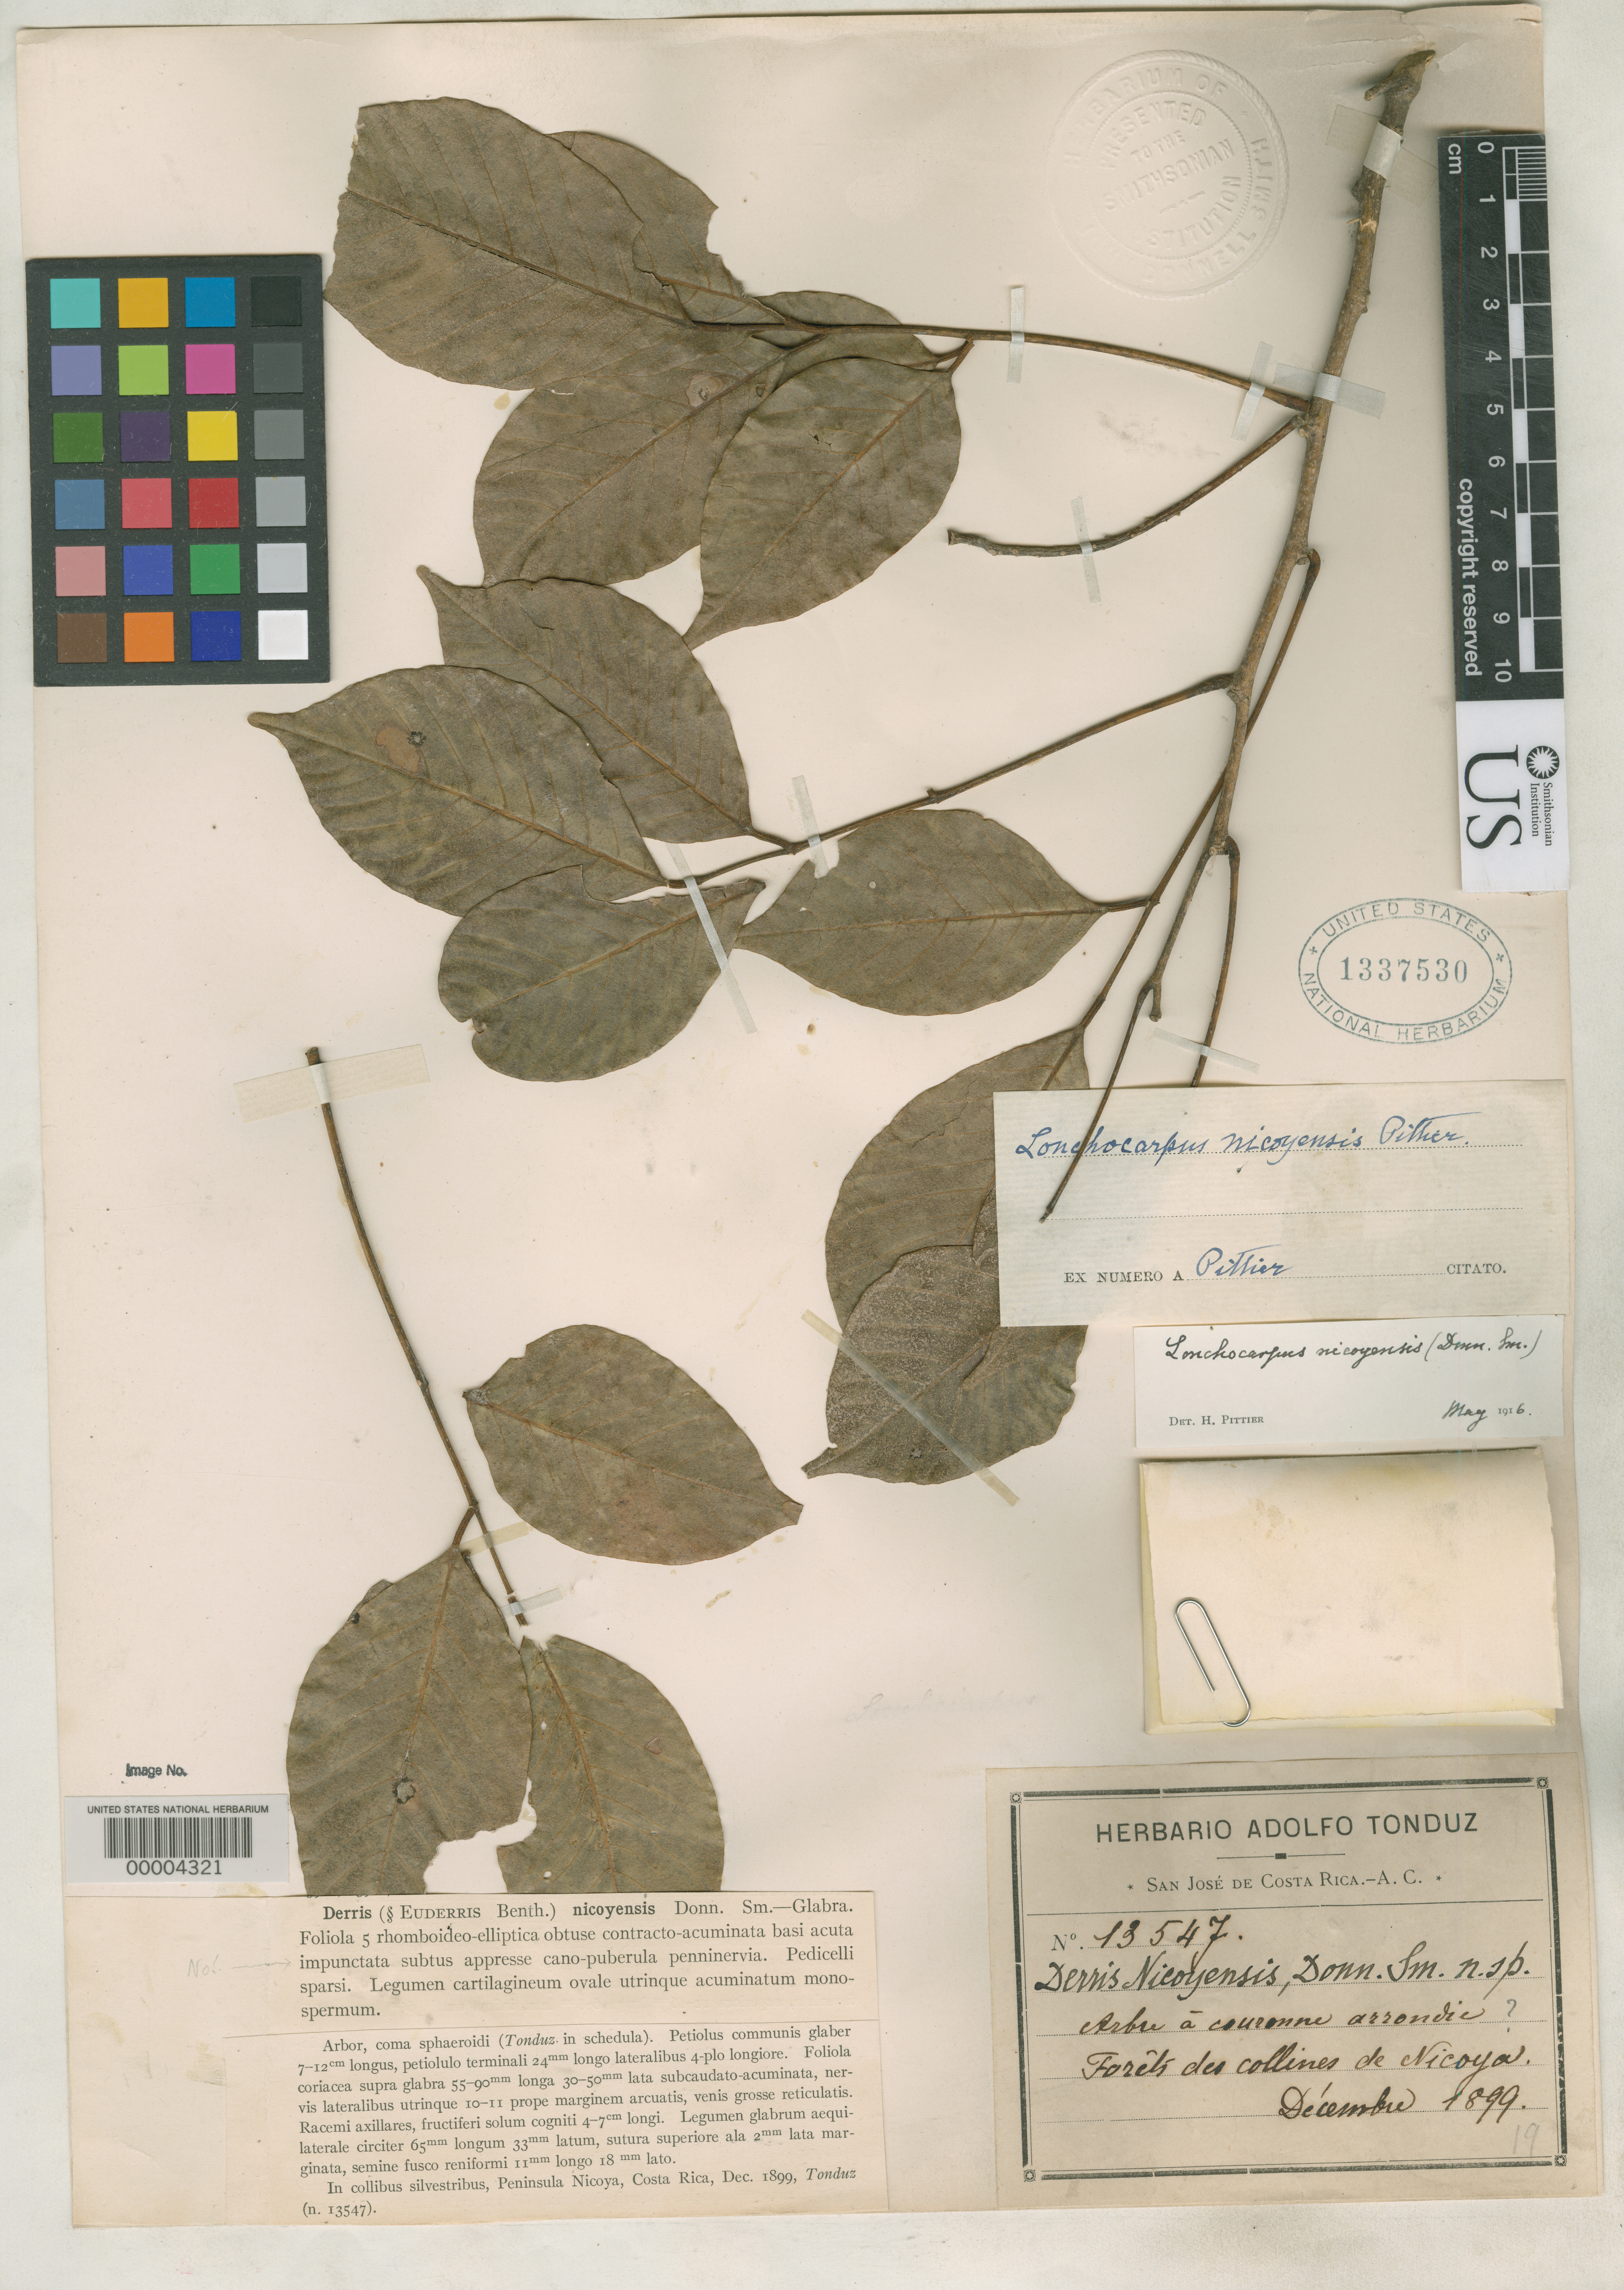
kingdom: Plantae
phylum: Tracheophyta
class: Magnoliopsida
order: Fabales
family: Fabaceae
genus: Derris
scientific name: Derris nicoyensis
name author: Donn. Sm.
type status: Type Collection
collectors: A. Tonduz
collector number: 13547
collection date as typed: Dec 1899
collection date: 1899-12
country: Costa Rica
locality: Nicoya Peninsula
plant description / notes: One of two sheets (USNH 01337530, 01337531) ex John Donnell Smith herbarium.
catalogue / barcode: US 1337530